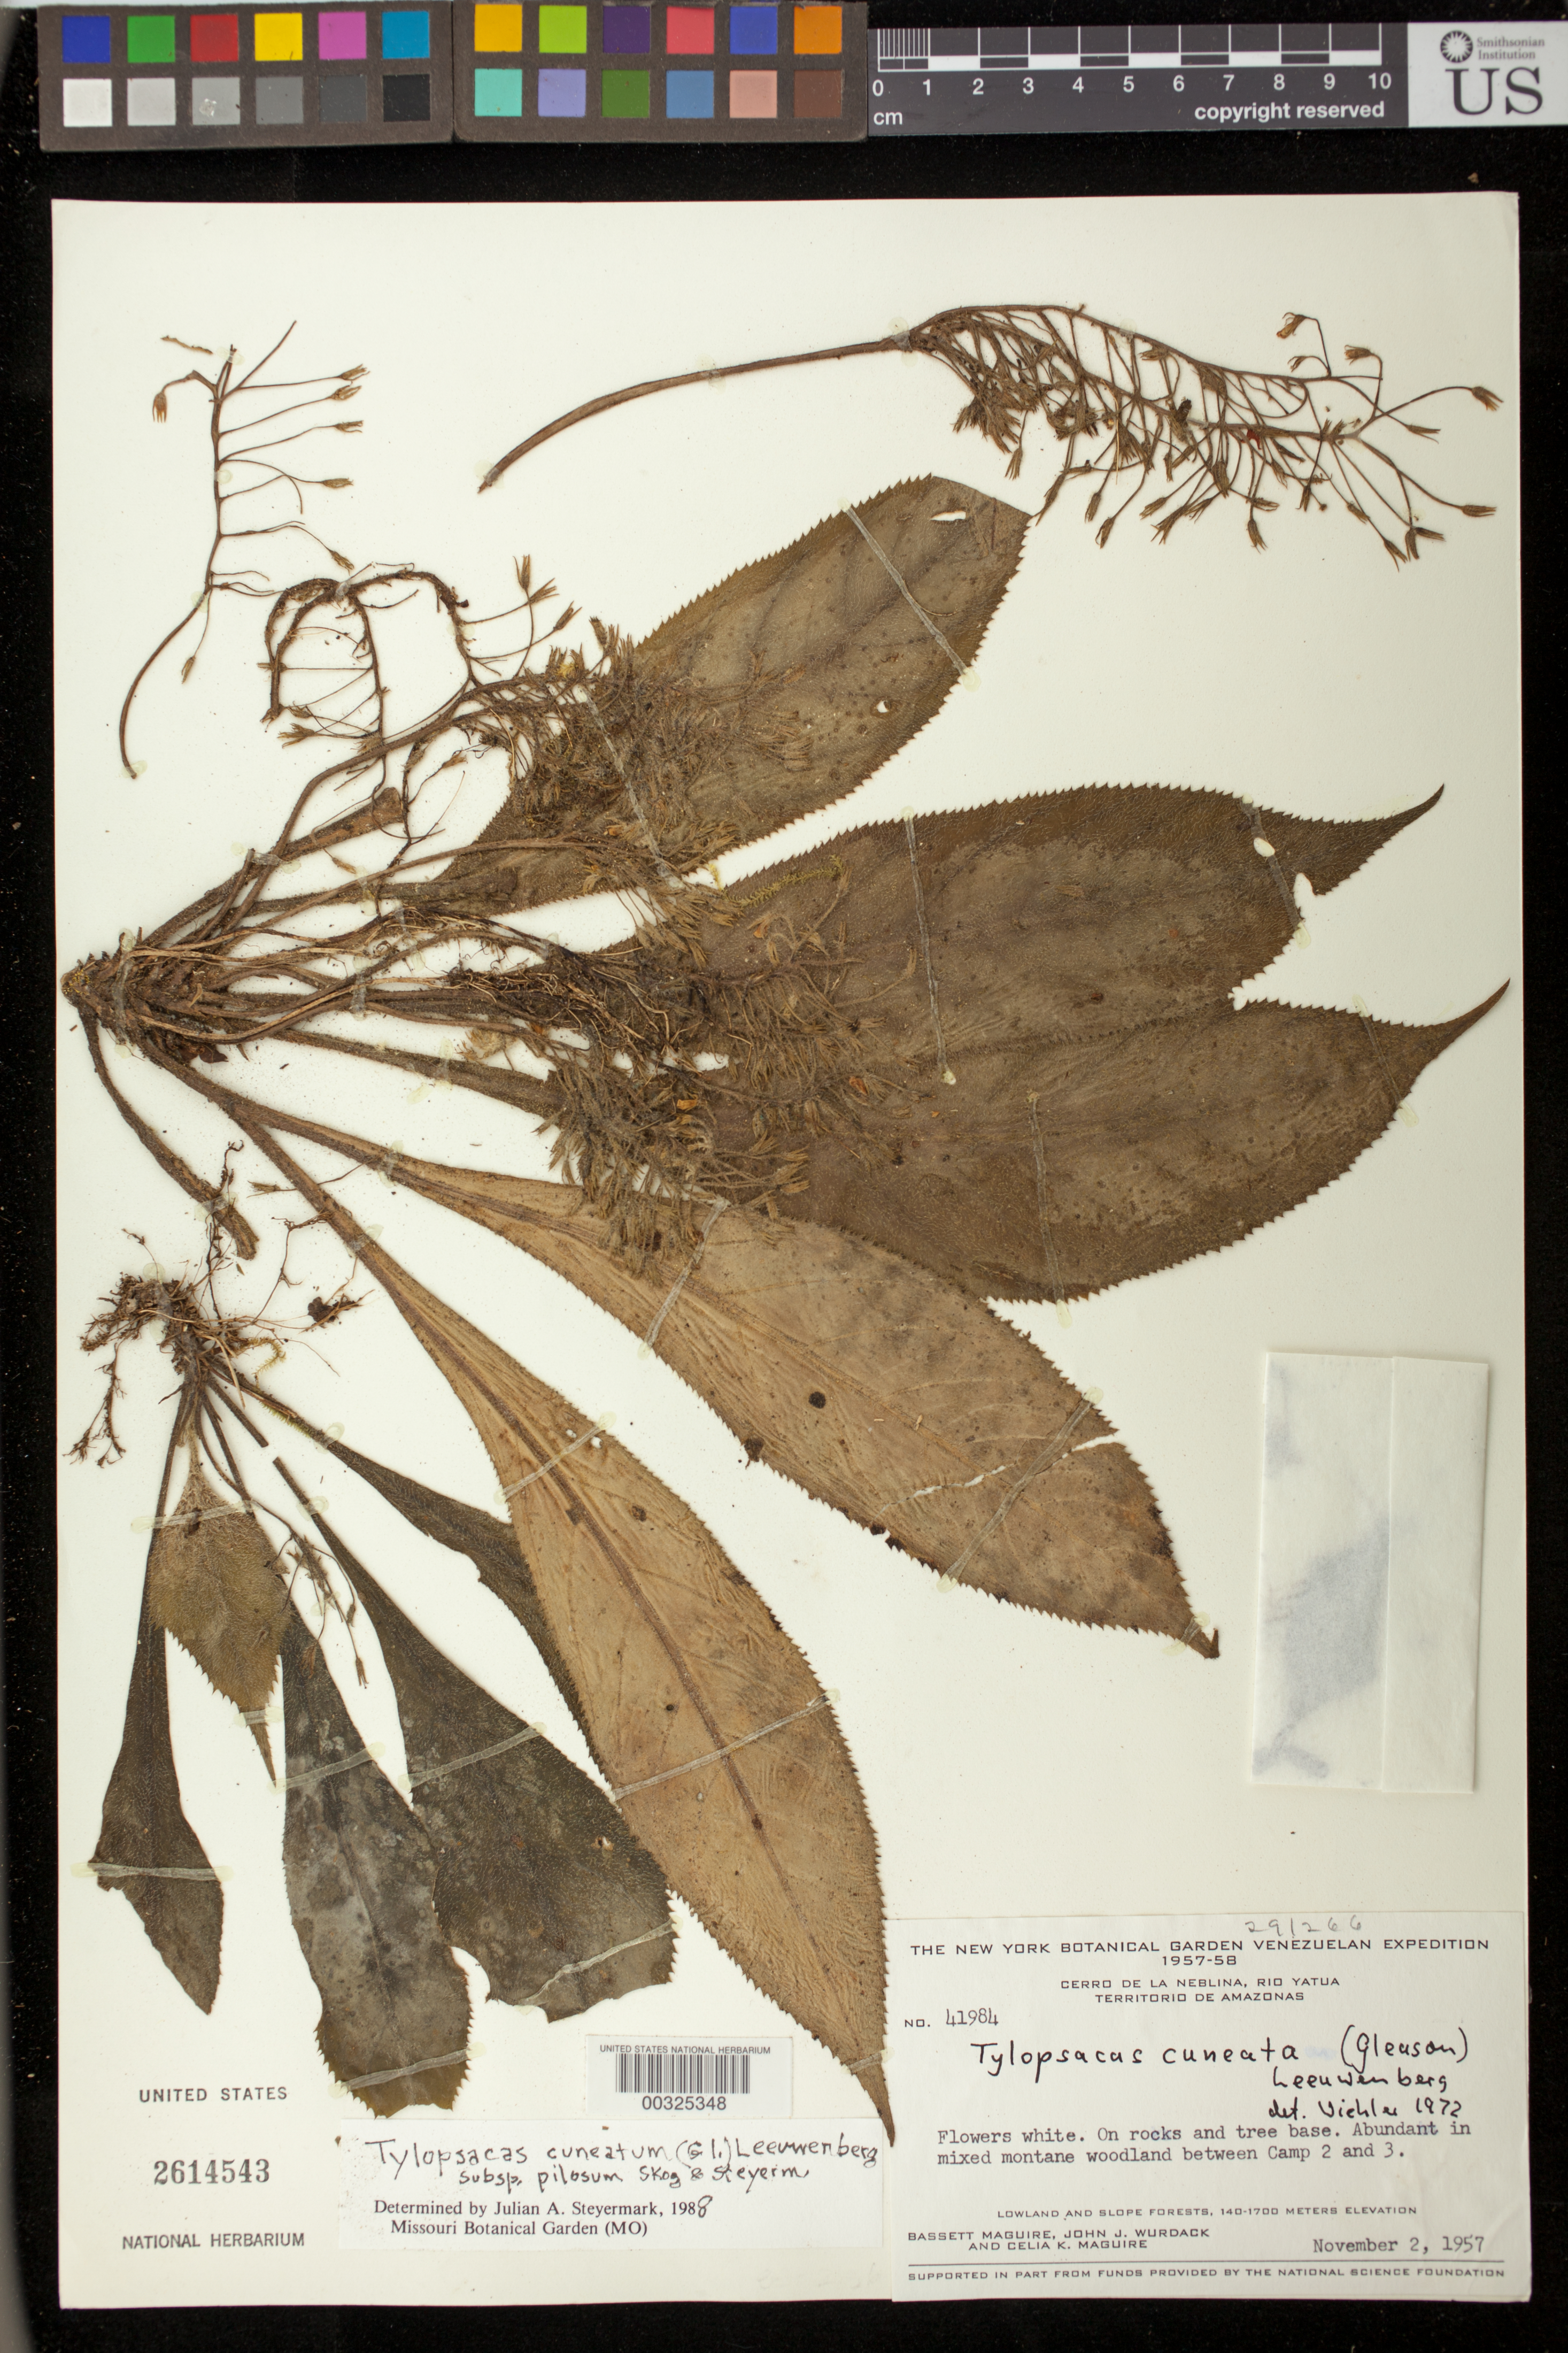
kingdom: Plantae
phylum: Tracheophyta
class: Magnoliopsida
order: Lamiales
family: Gesneriaceae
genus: Tylopsacas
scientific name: Tylopsacas cuneata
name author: (Gleason) Leeuwenb.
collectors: B. Maguire, J. J. Wurdack & C. K. Maguire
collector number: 41984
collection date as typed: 02 Nov 1957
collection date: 1957-11-02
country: Venezuela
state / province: Amazonas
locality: Cerro de la Neblina, between camp 2 and 3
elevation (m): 140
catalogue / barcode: US 2614543